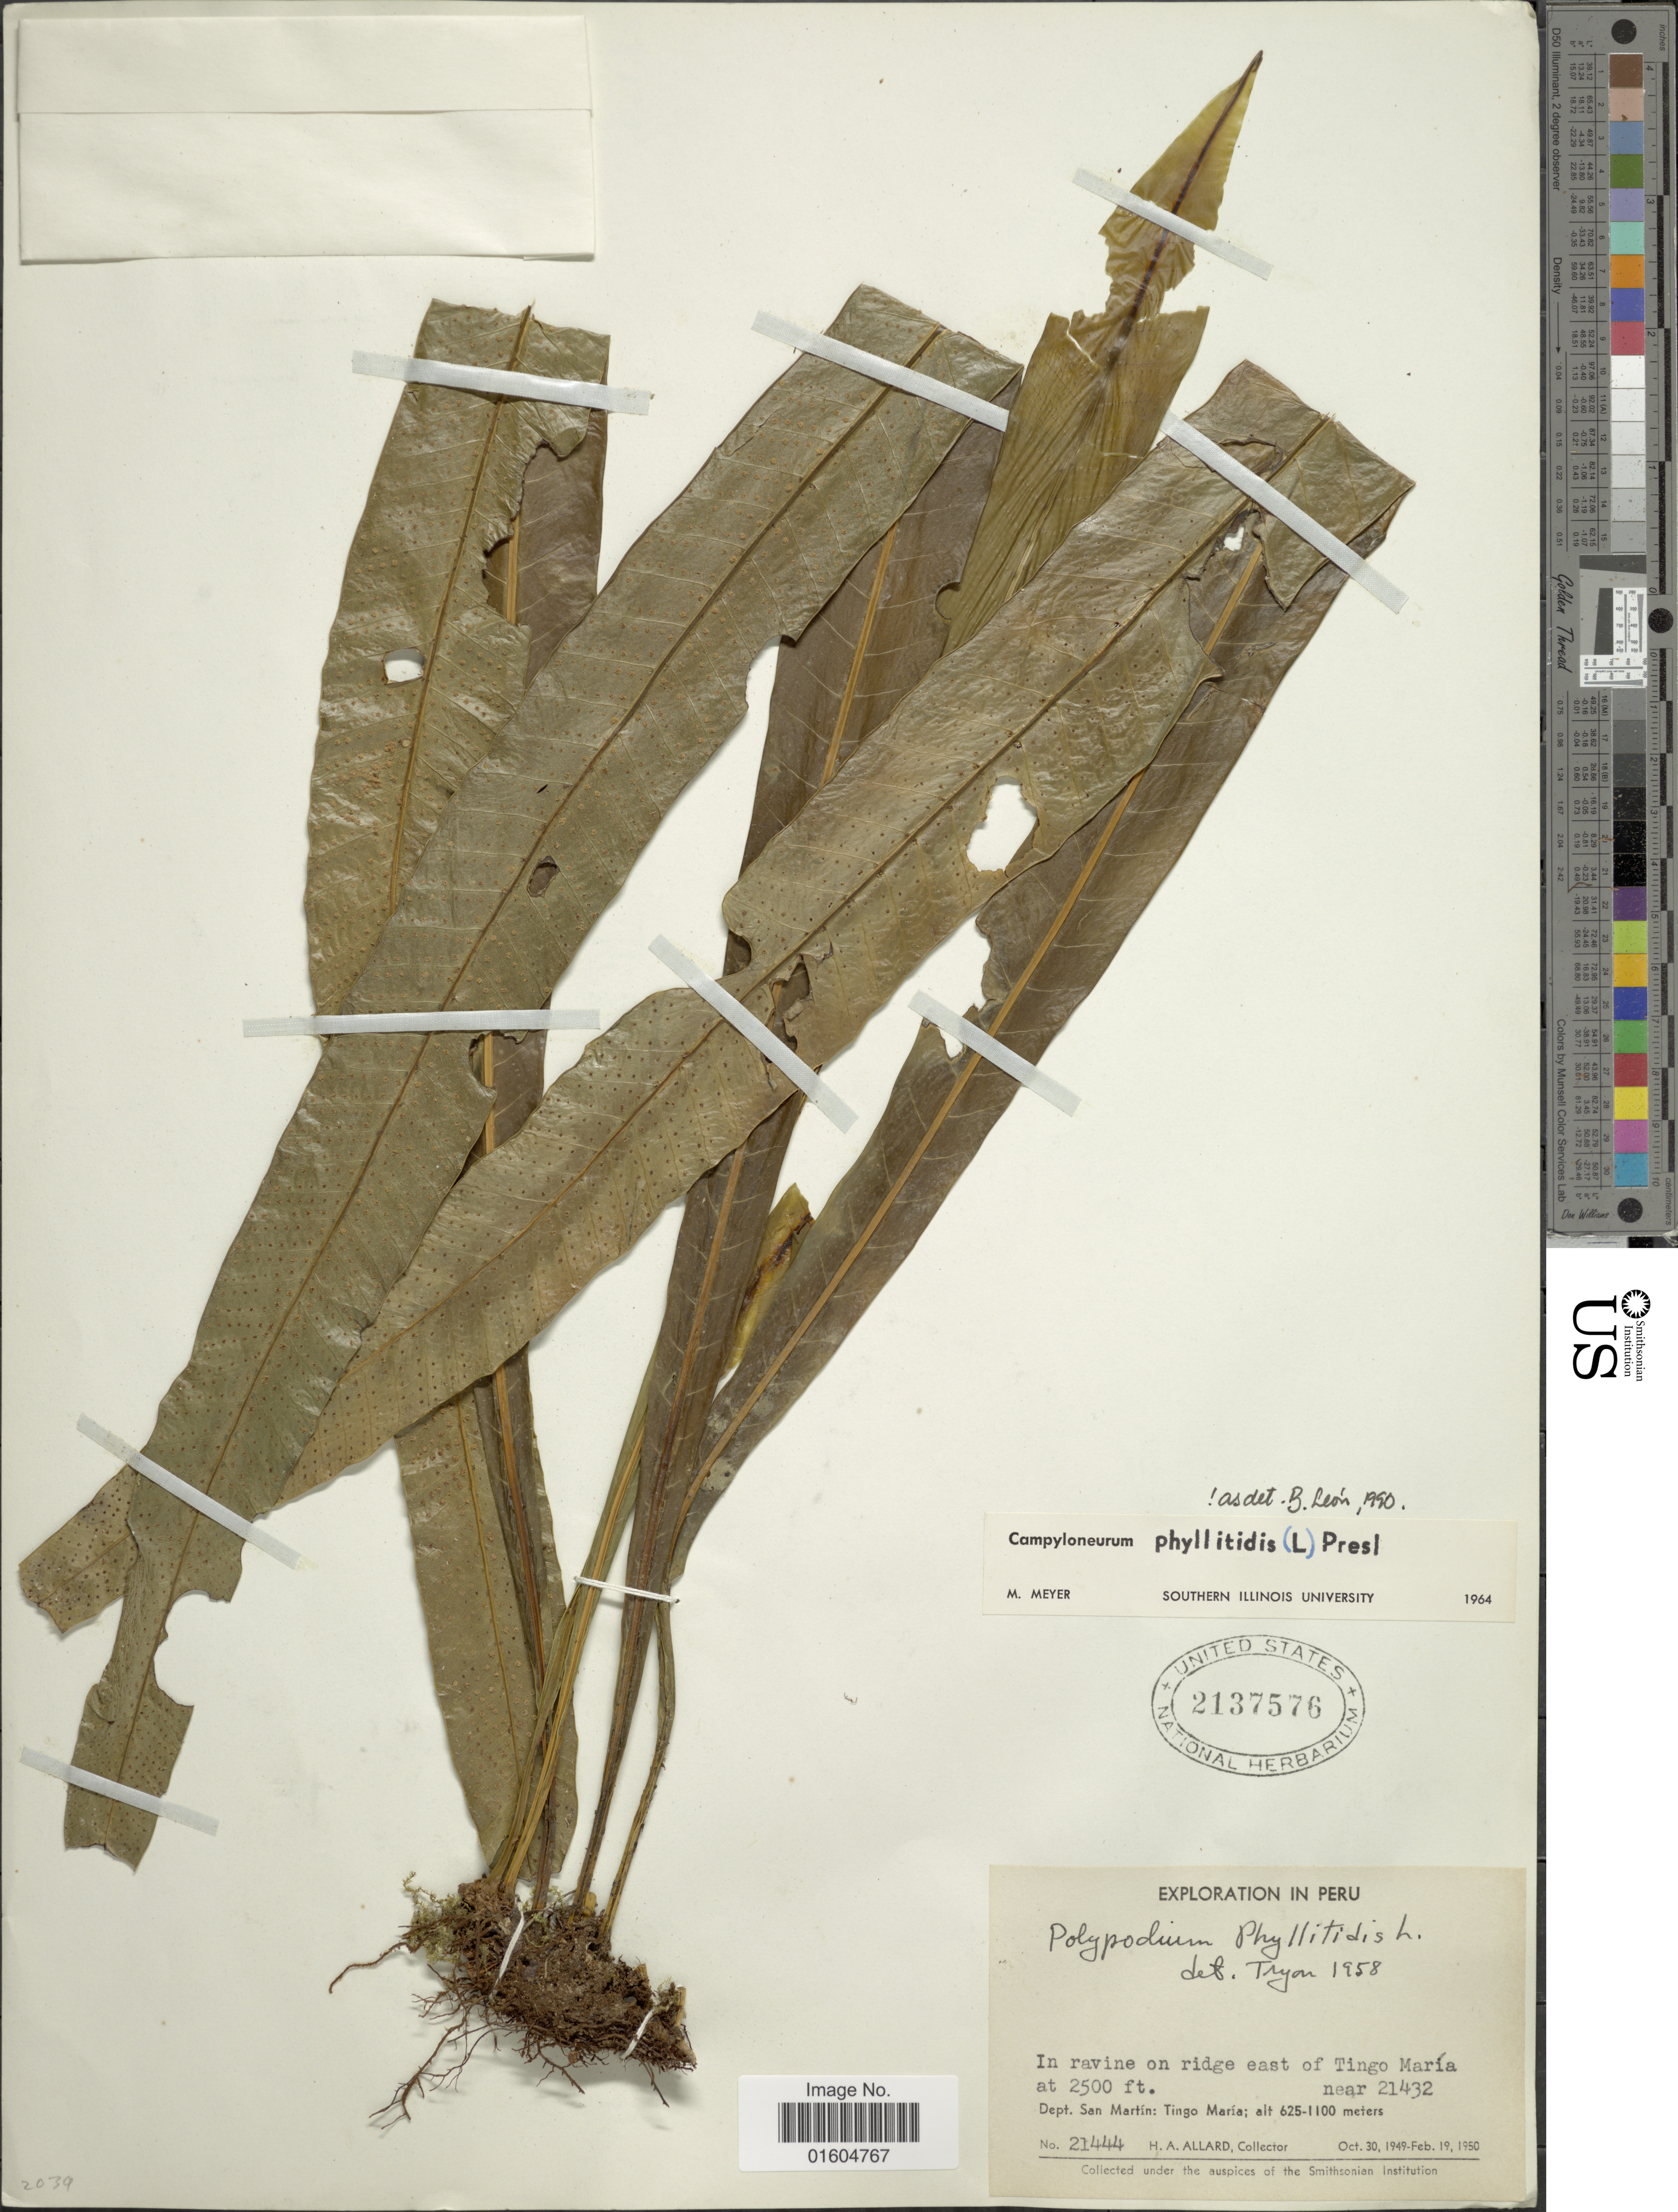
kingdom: Plantae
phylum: Tracheophyta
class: Polypodiopsida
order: Polypodiales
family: Polypodiaceae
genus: Campyloneurum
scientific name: Campyloneurum phyllitidis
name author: (L.) C. Presl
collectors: H. A. Allard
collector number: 21444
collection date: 1949-10-30/1950-02-19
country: Peru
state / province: San Martín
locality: Peru. In ravine on ridge east of Tingo Maria. Dept. San Marin: Tingo Maria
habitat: in ravine on ridge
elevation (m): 625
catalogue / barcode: US 2137576